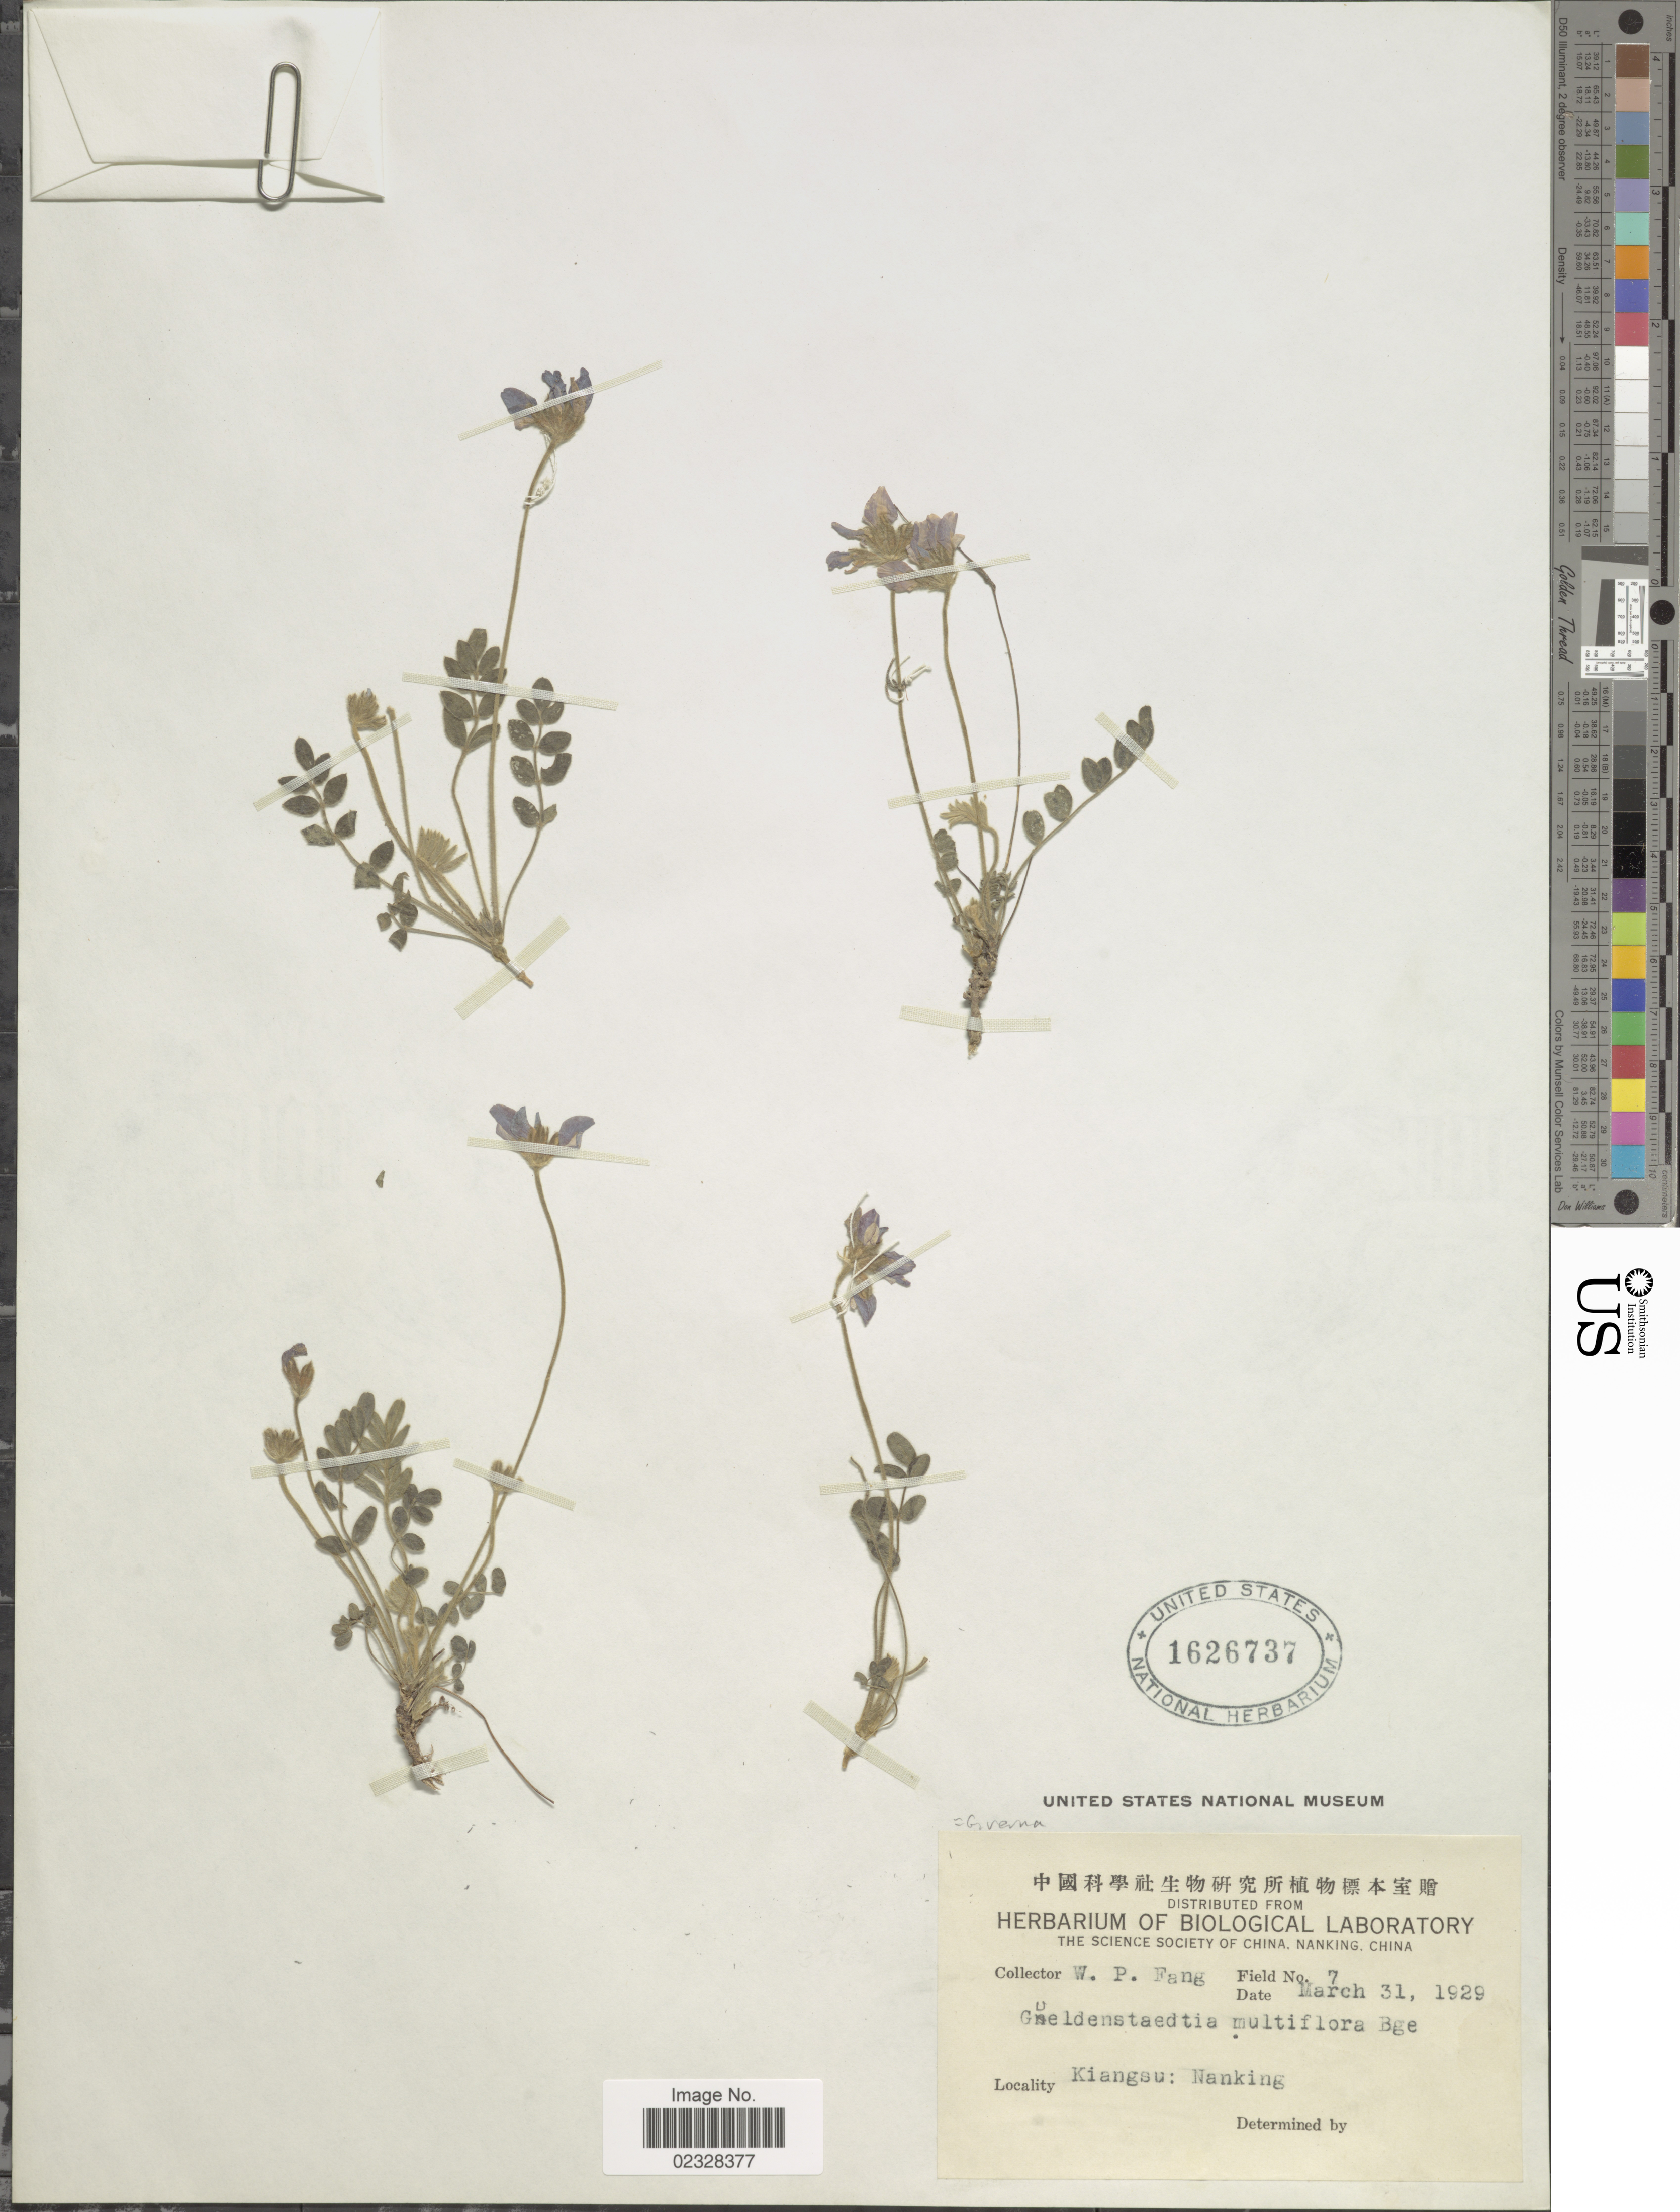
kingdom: Plantae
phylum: Tracheophyta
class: Magnoliopsida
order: Fabales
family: Fabaceae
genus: Gueldenstaedtia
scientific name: Gueldenstaedtia verna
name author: (Georgi) Boriss.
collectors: W. P. Fang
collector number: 7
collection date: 1929-03-31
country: China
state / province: Jiangsu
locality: Kiangsu: Nanking.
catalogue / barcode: US 1626737